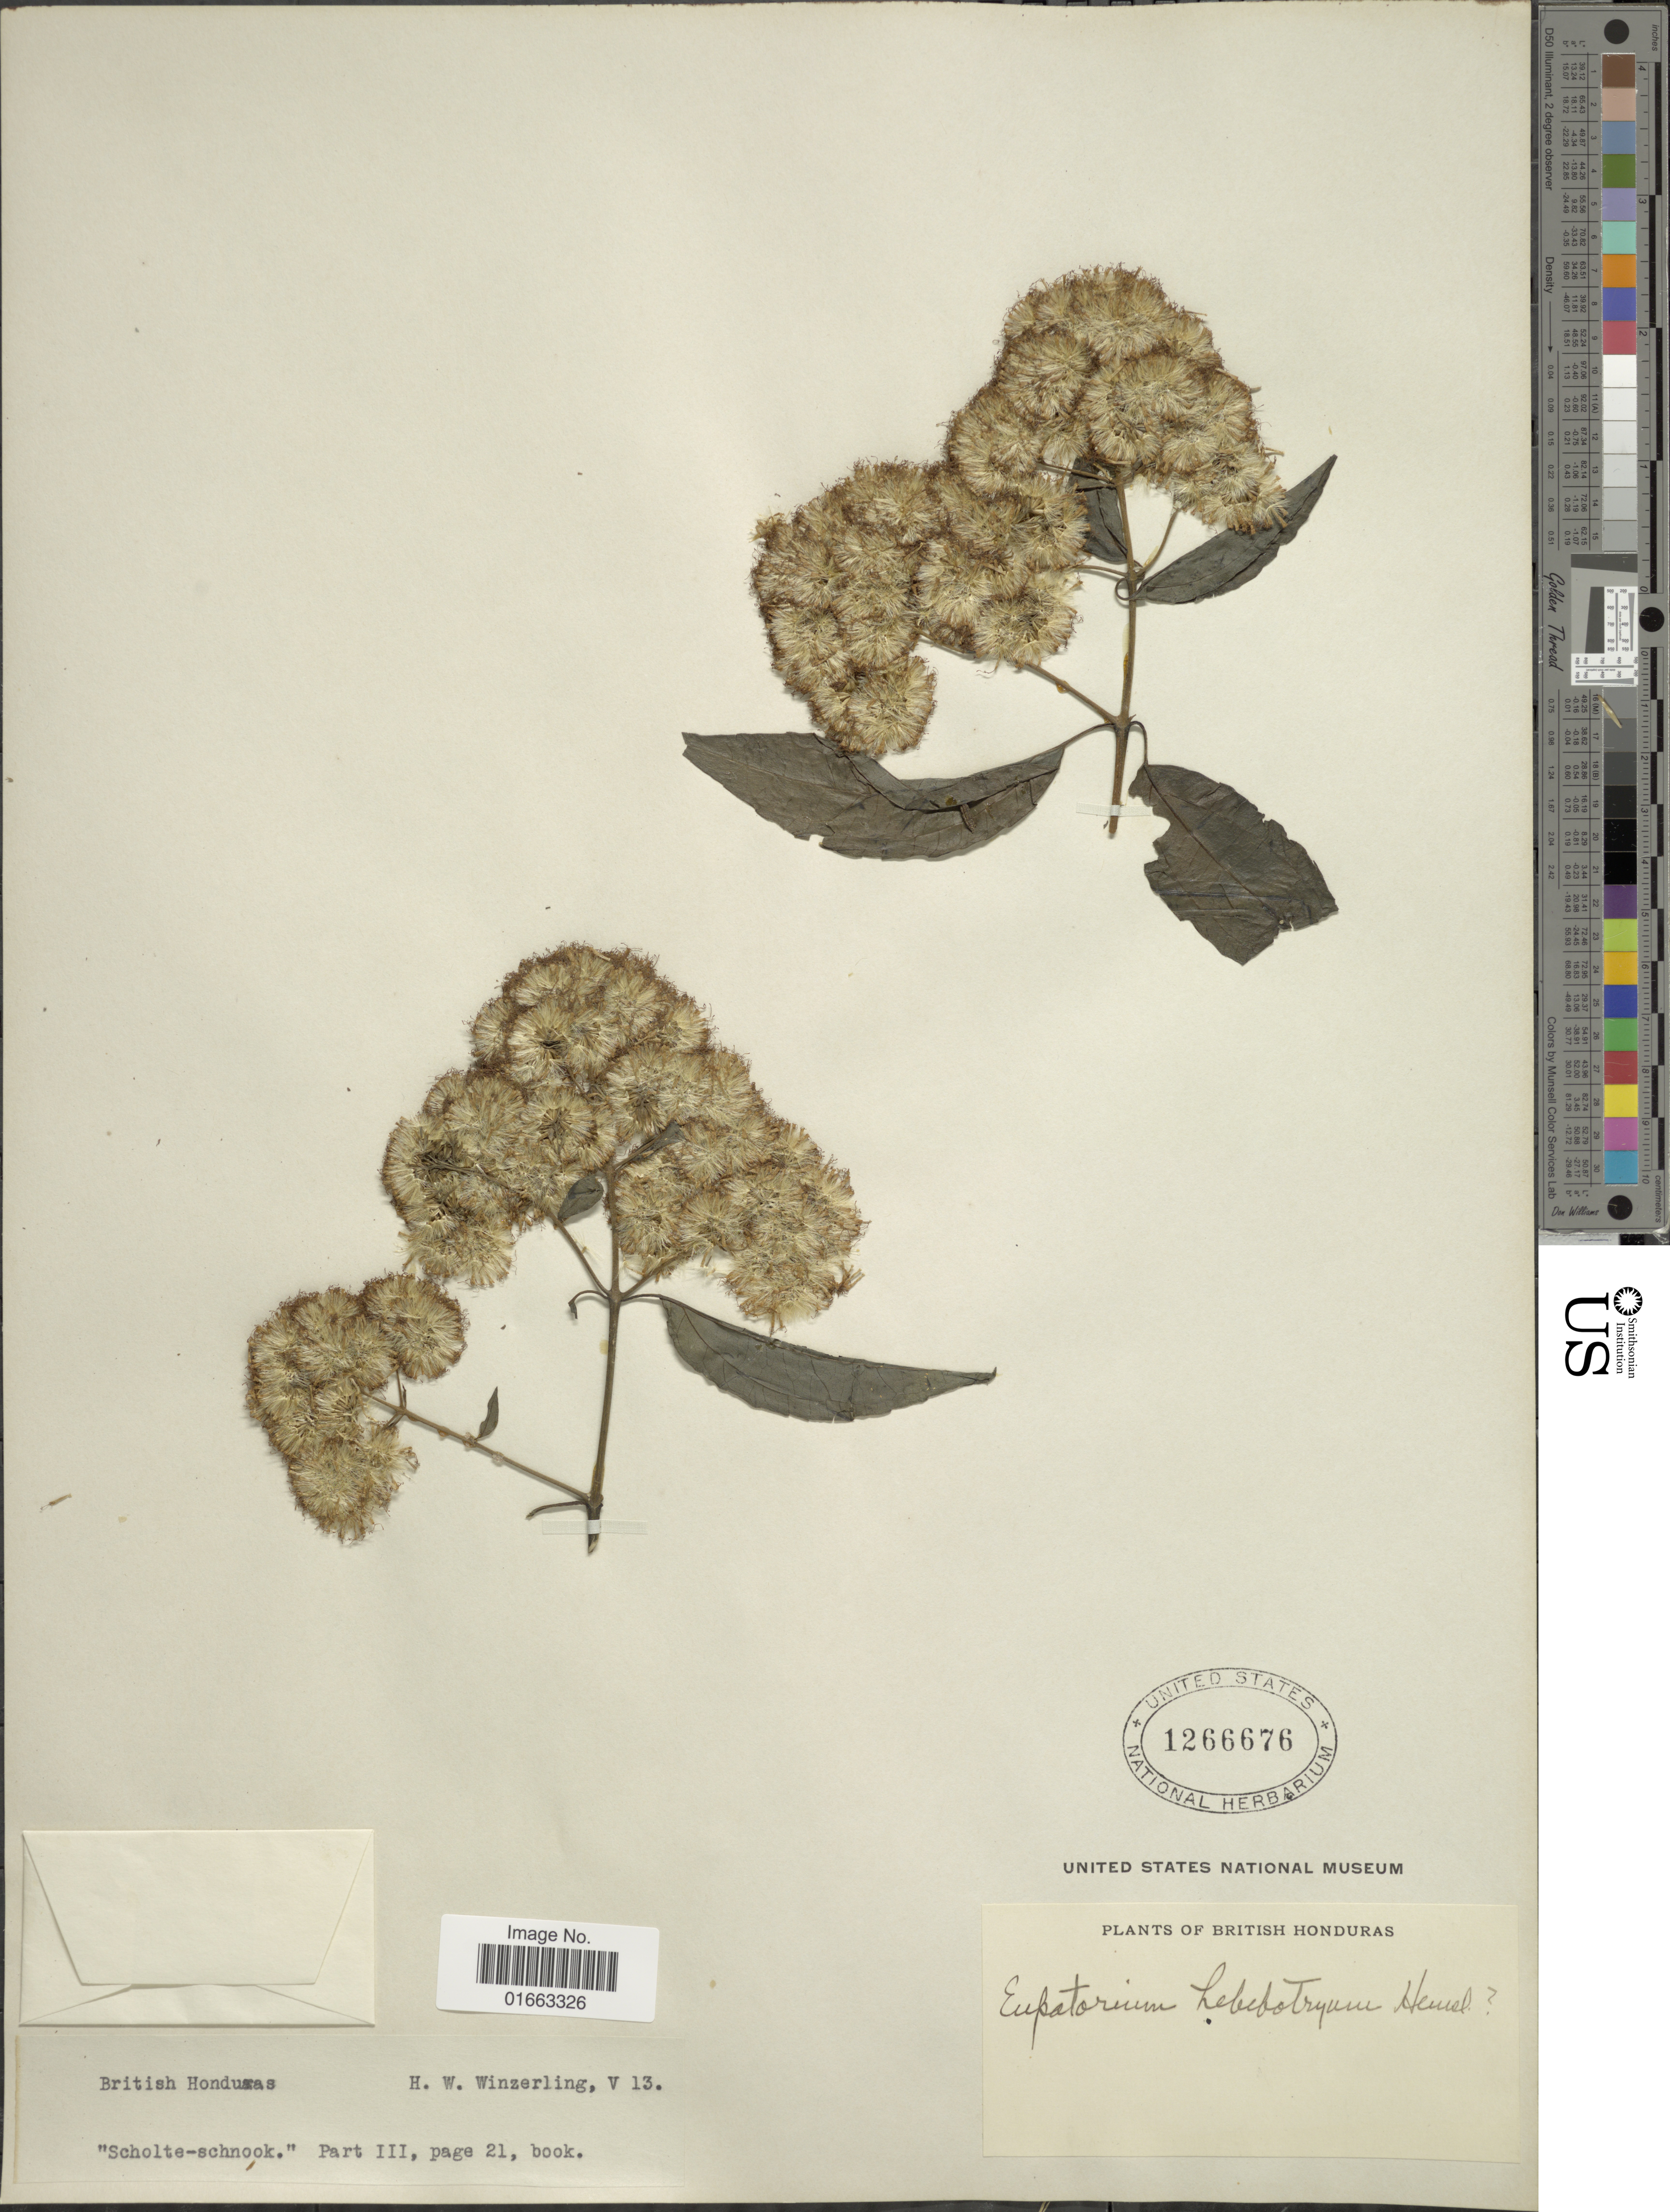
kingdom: Plantae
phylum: Tracheophyta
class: Magnoliopsida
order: Asterales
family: Asteraceae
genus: Koanophyllon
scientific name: Koanophyllon albicaule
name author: (Sch. Bip. ex Klatt) R.M. King & H. Rob.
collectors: H. Winzerling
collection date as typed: Transcribed d/m/y: /5/13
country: Belize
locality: British Honduras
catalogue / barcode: US 1266676